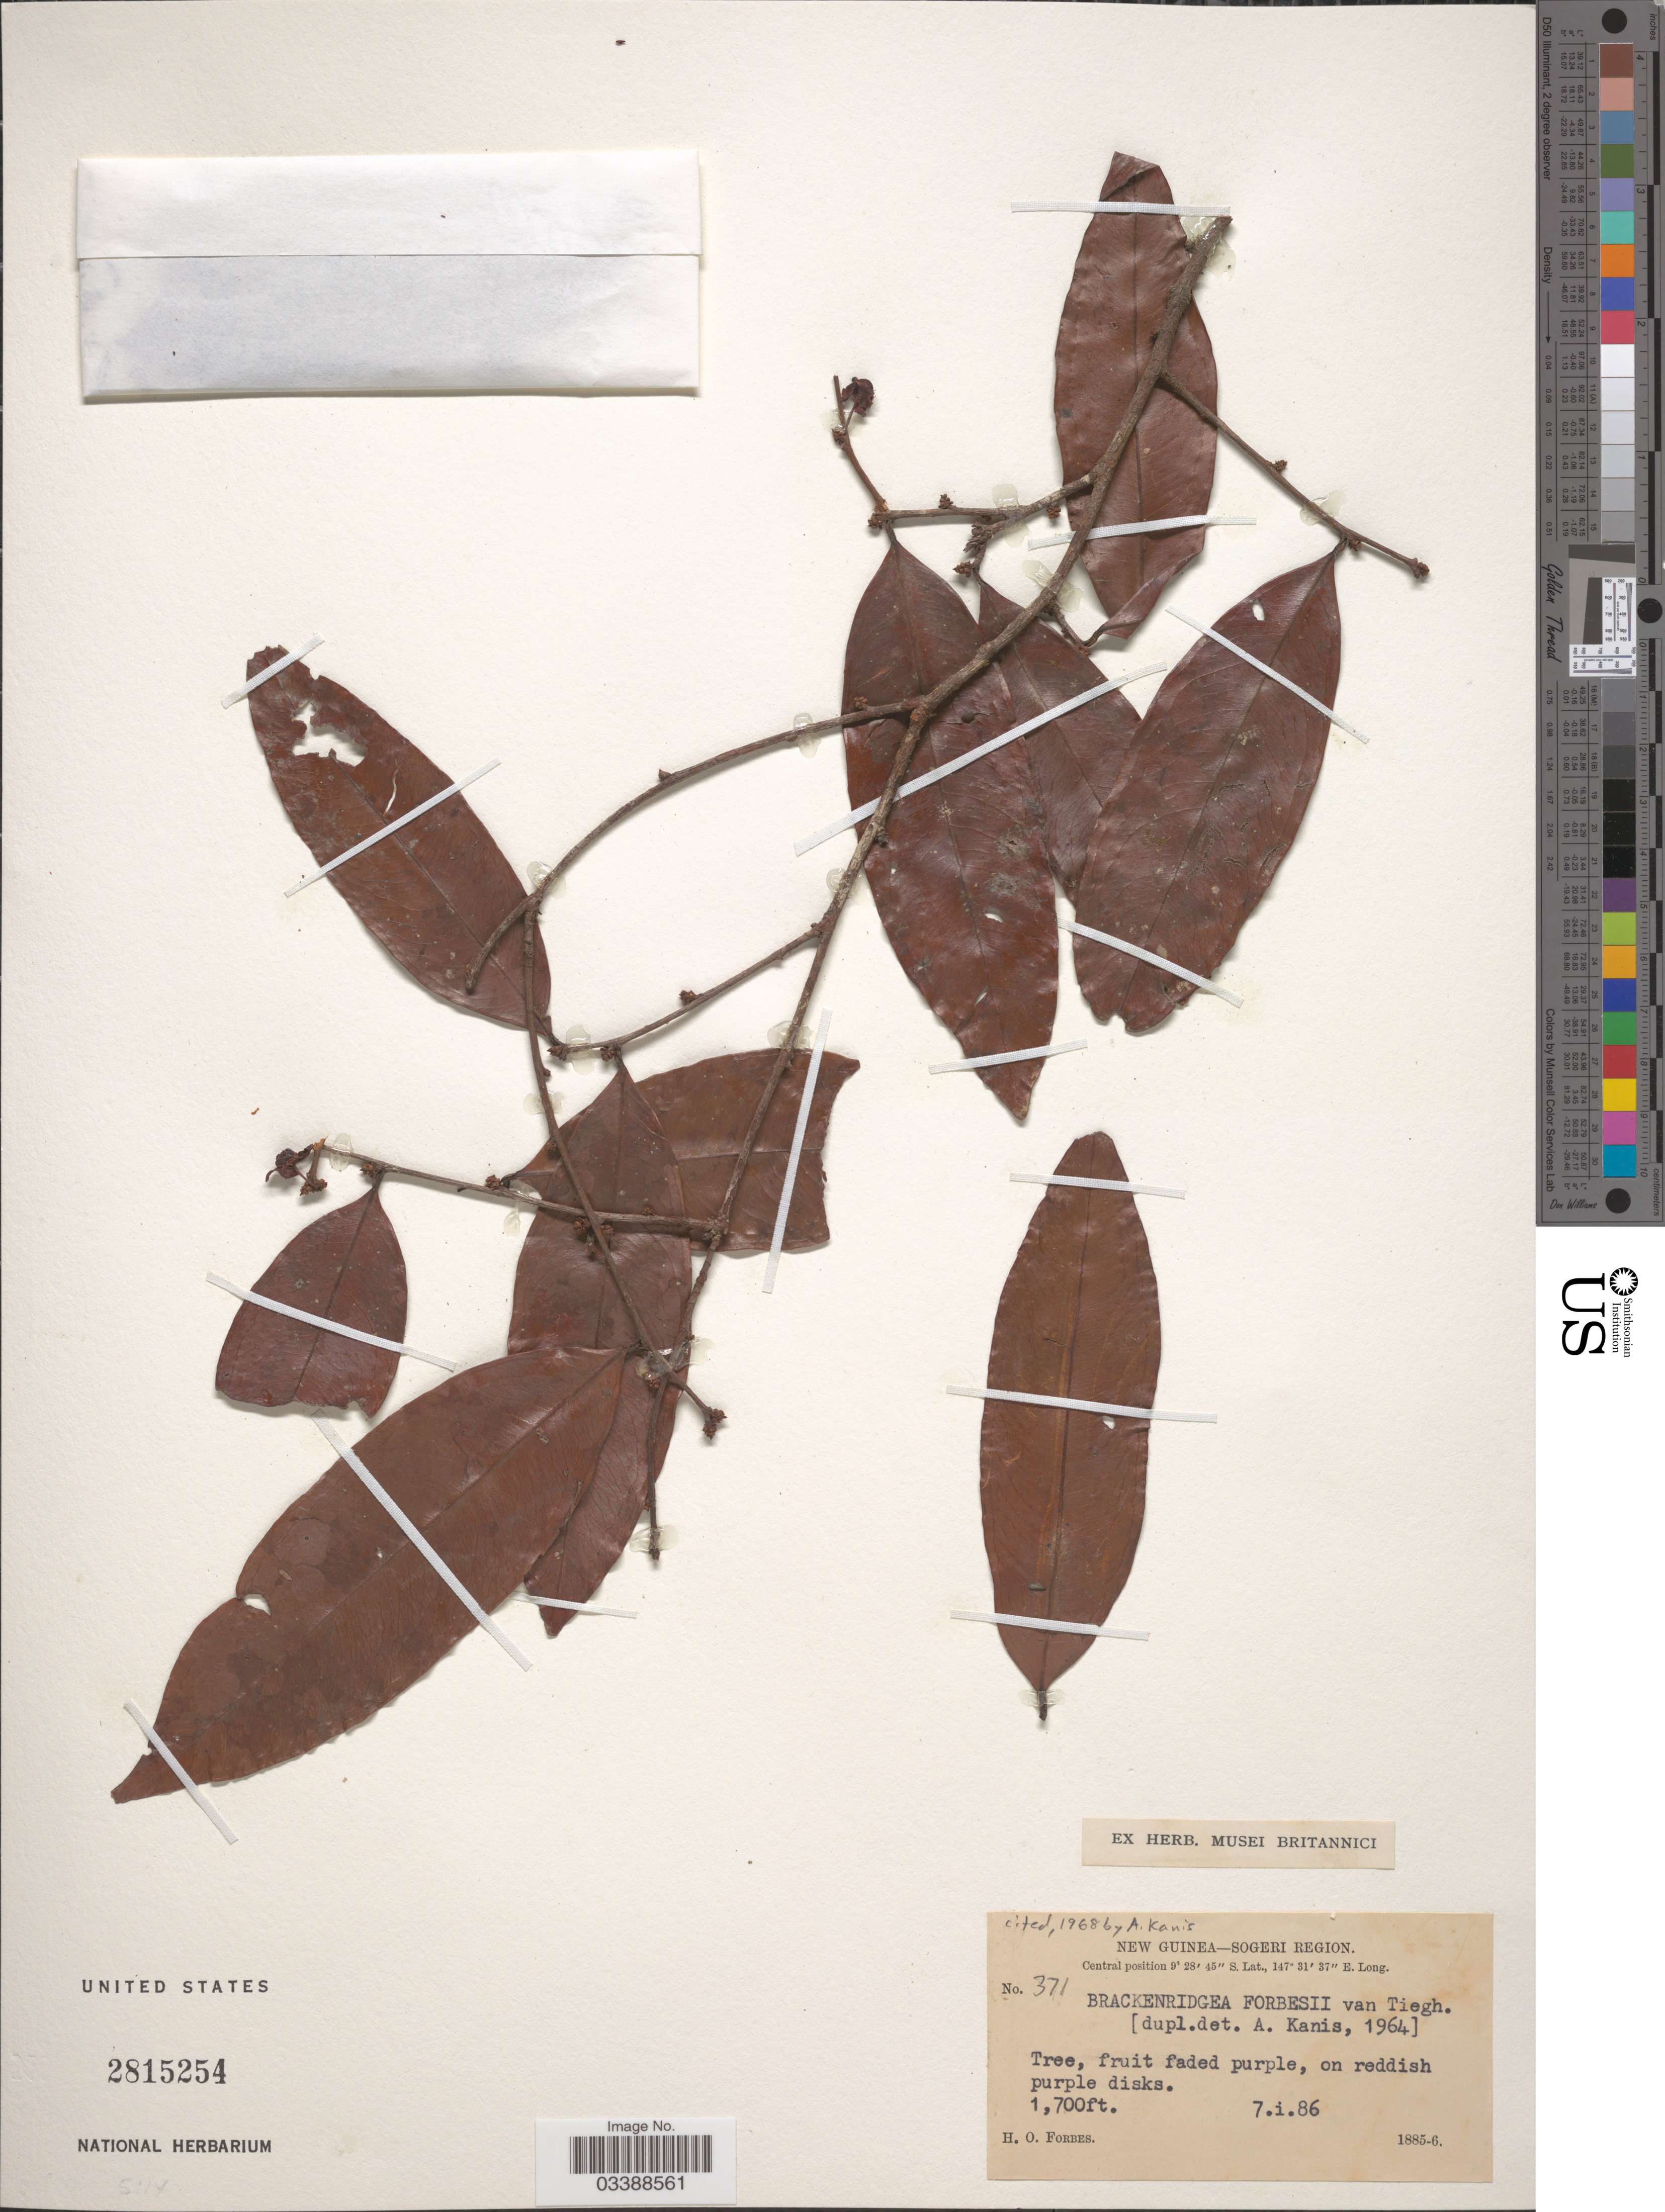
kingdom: Plantae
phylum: Tracheophyta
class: Magnoliopsida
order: Malpighiales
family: Ochnaceae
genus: Brackenridgea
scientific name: Brackenridgea forbesii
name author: Tiegh.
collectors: H. O. Forbes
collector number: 371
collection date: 1886-01-07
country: Papua New Guinea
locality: New Guinea - Sogeri Region. Central position [unsure placement].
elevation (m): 518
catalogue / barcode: US 2815254